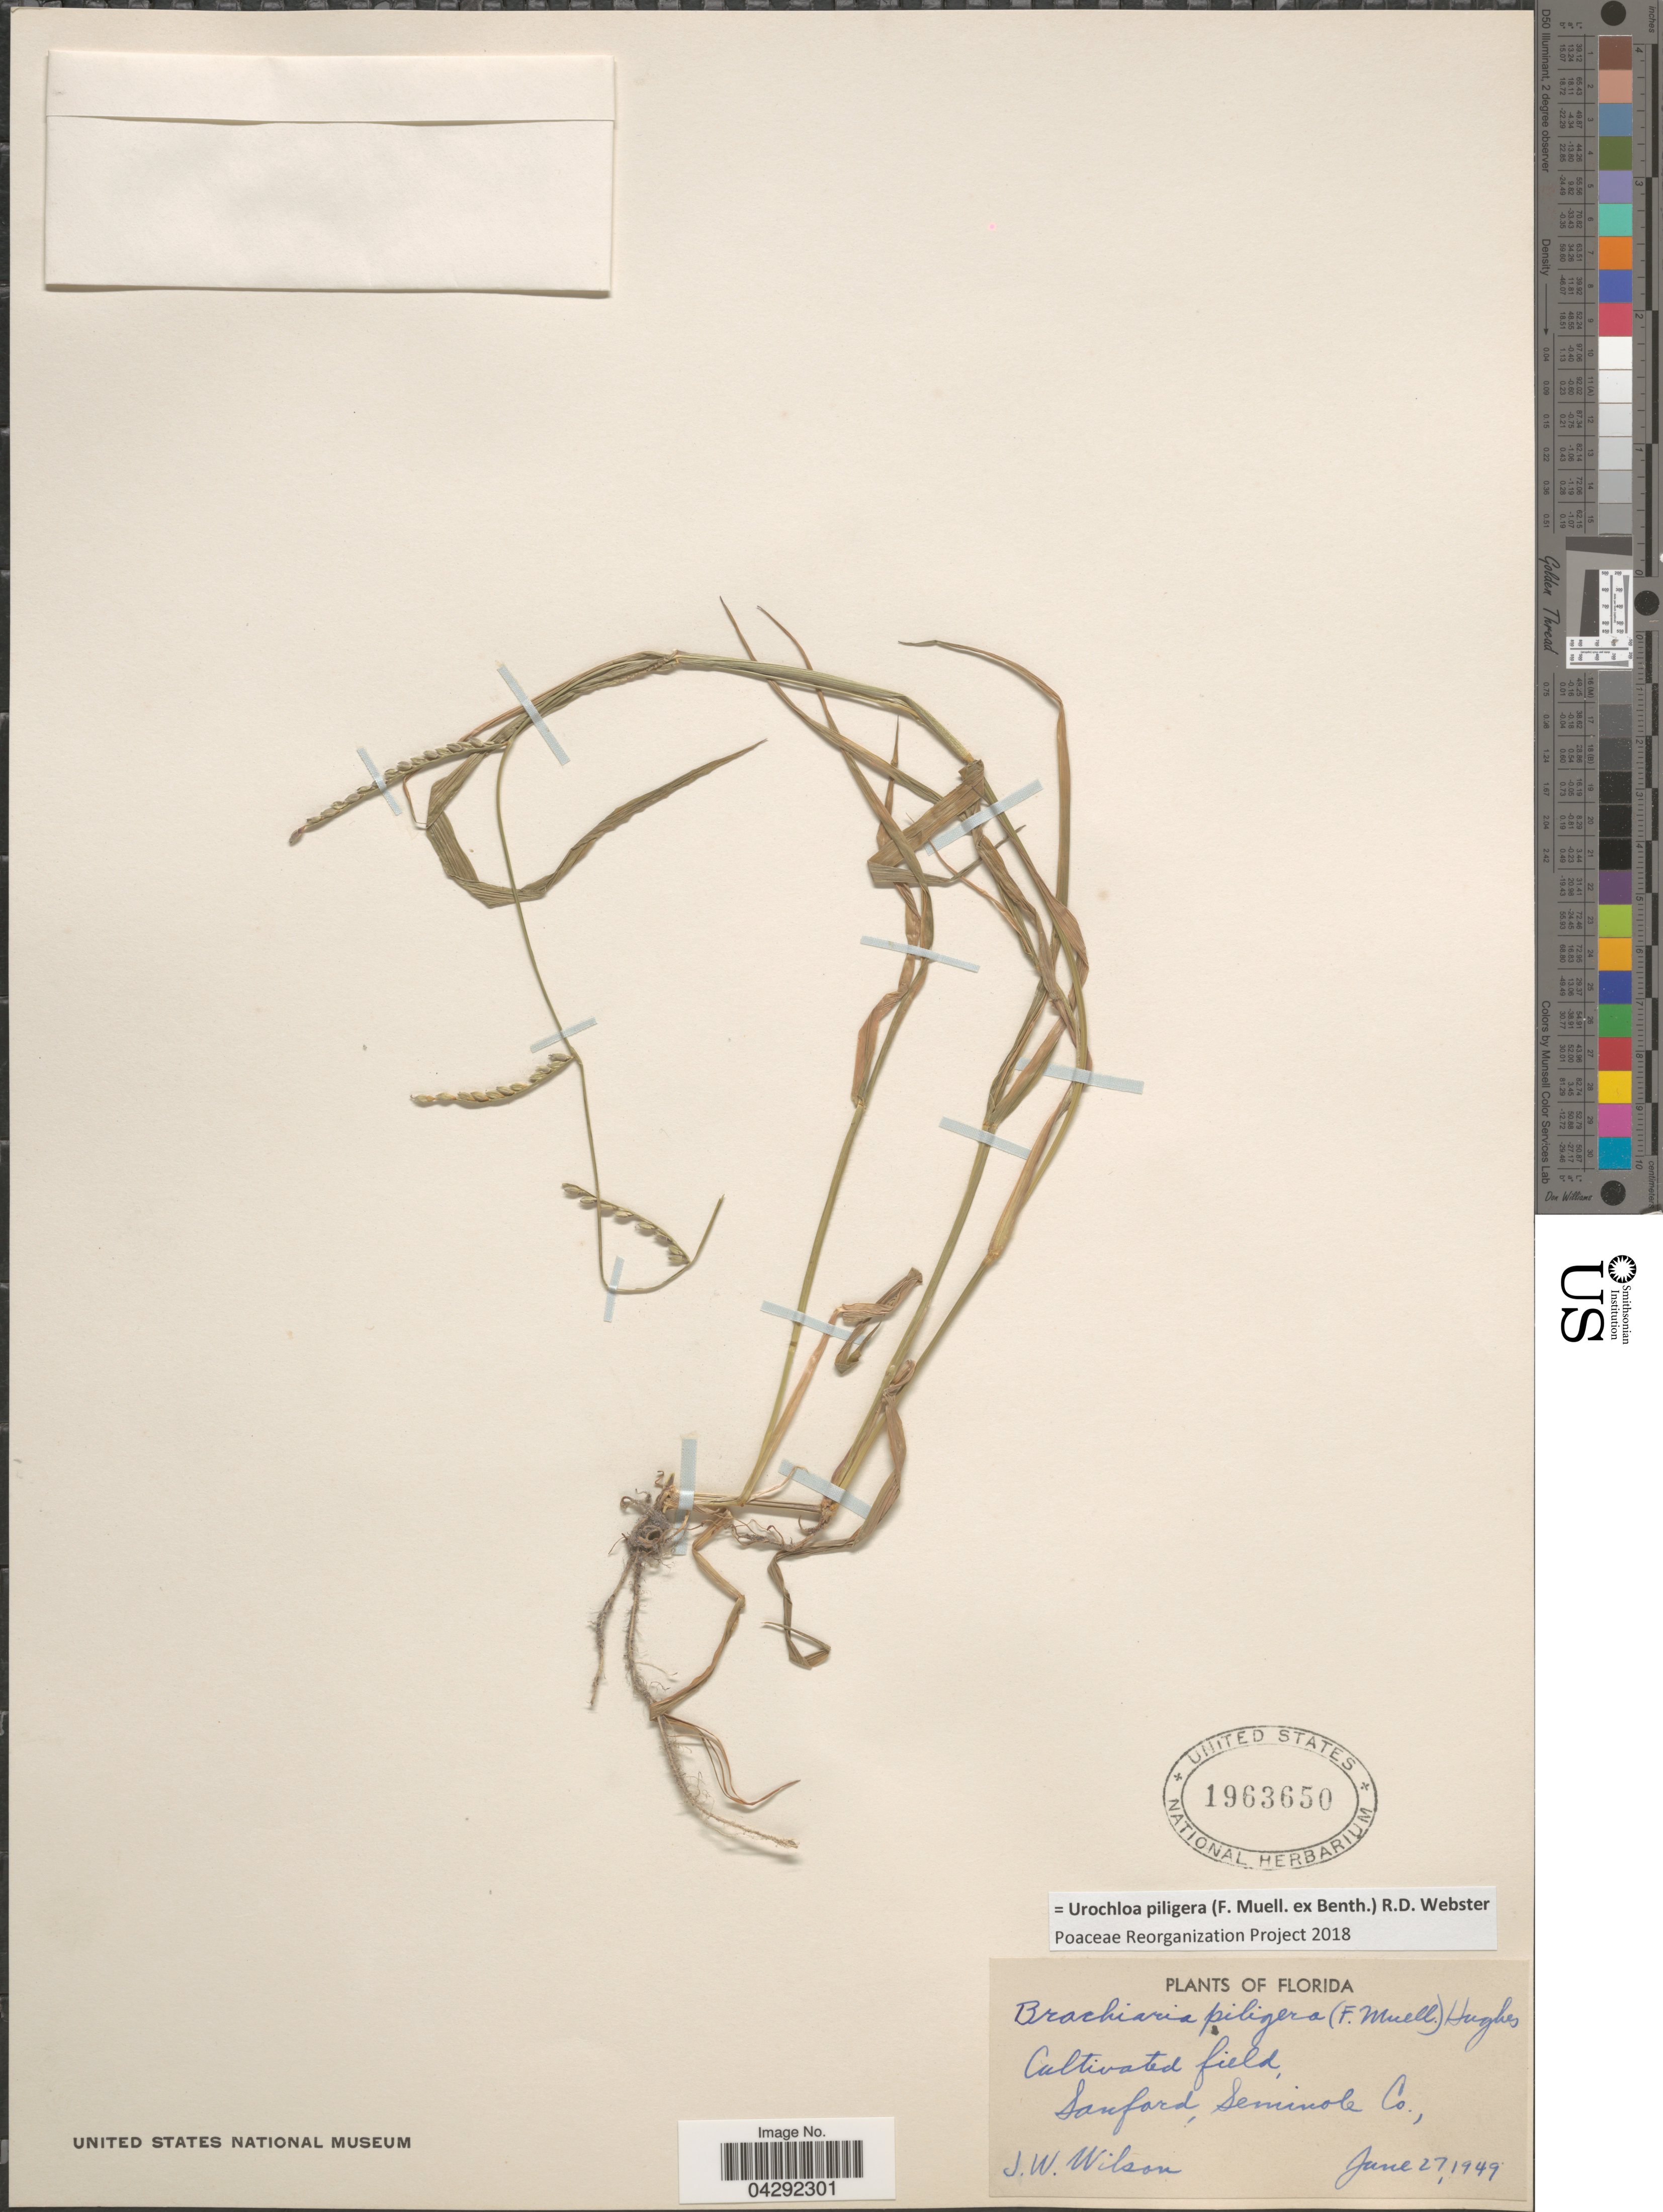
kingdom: Plantae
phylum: Tracheophyta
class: Liliopsida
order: Poales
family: Poaceae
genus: Urochloa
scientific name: Urochloa piligera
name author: (F. Muell. ex Benth.) R.D. Webster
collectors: J. Wilson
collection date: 1949-06-27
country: United States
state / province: Florida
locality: Cultivated field, Sanford, Seminole Co.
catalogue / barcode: US 1963650